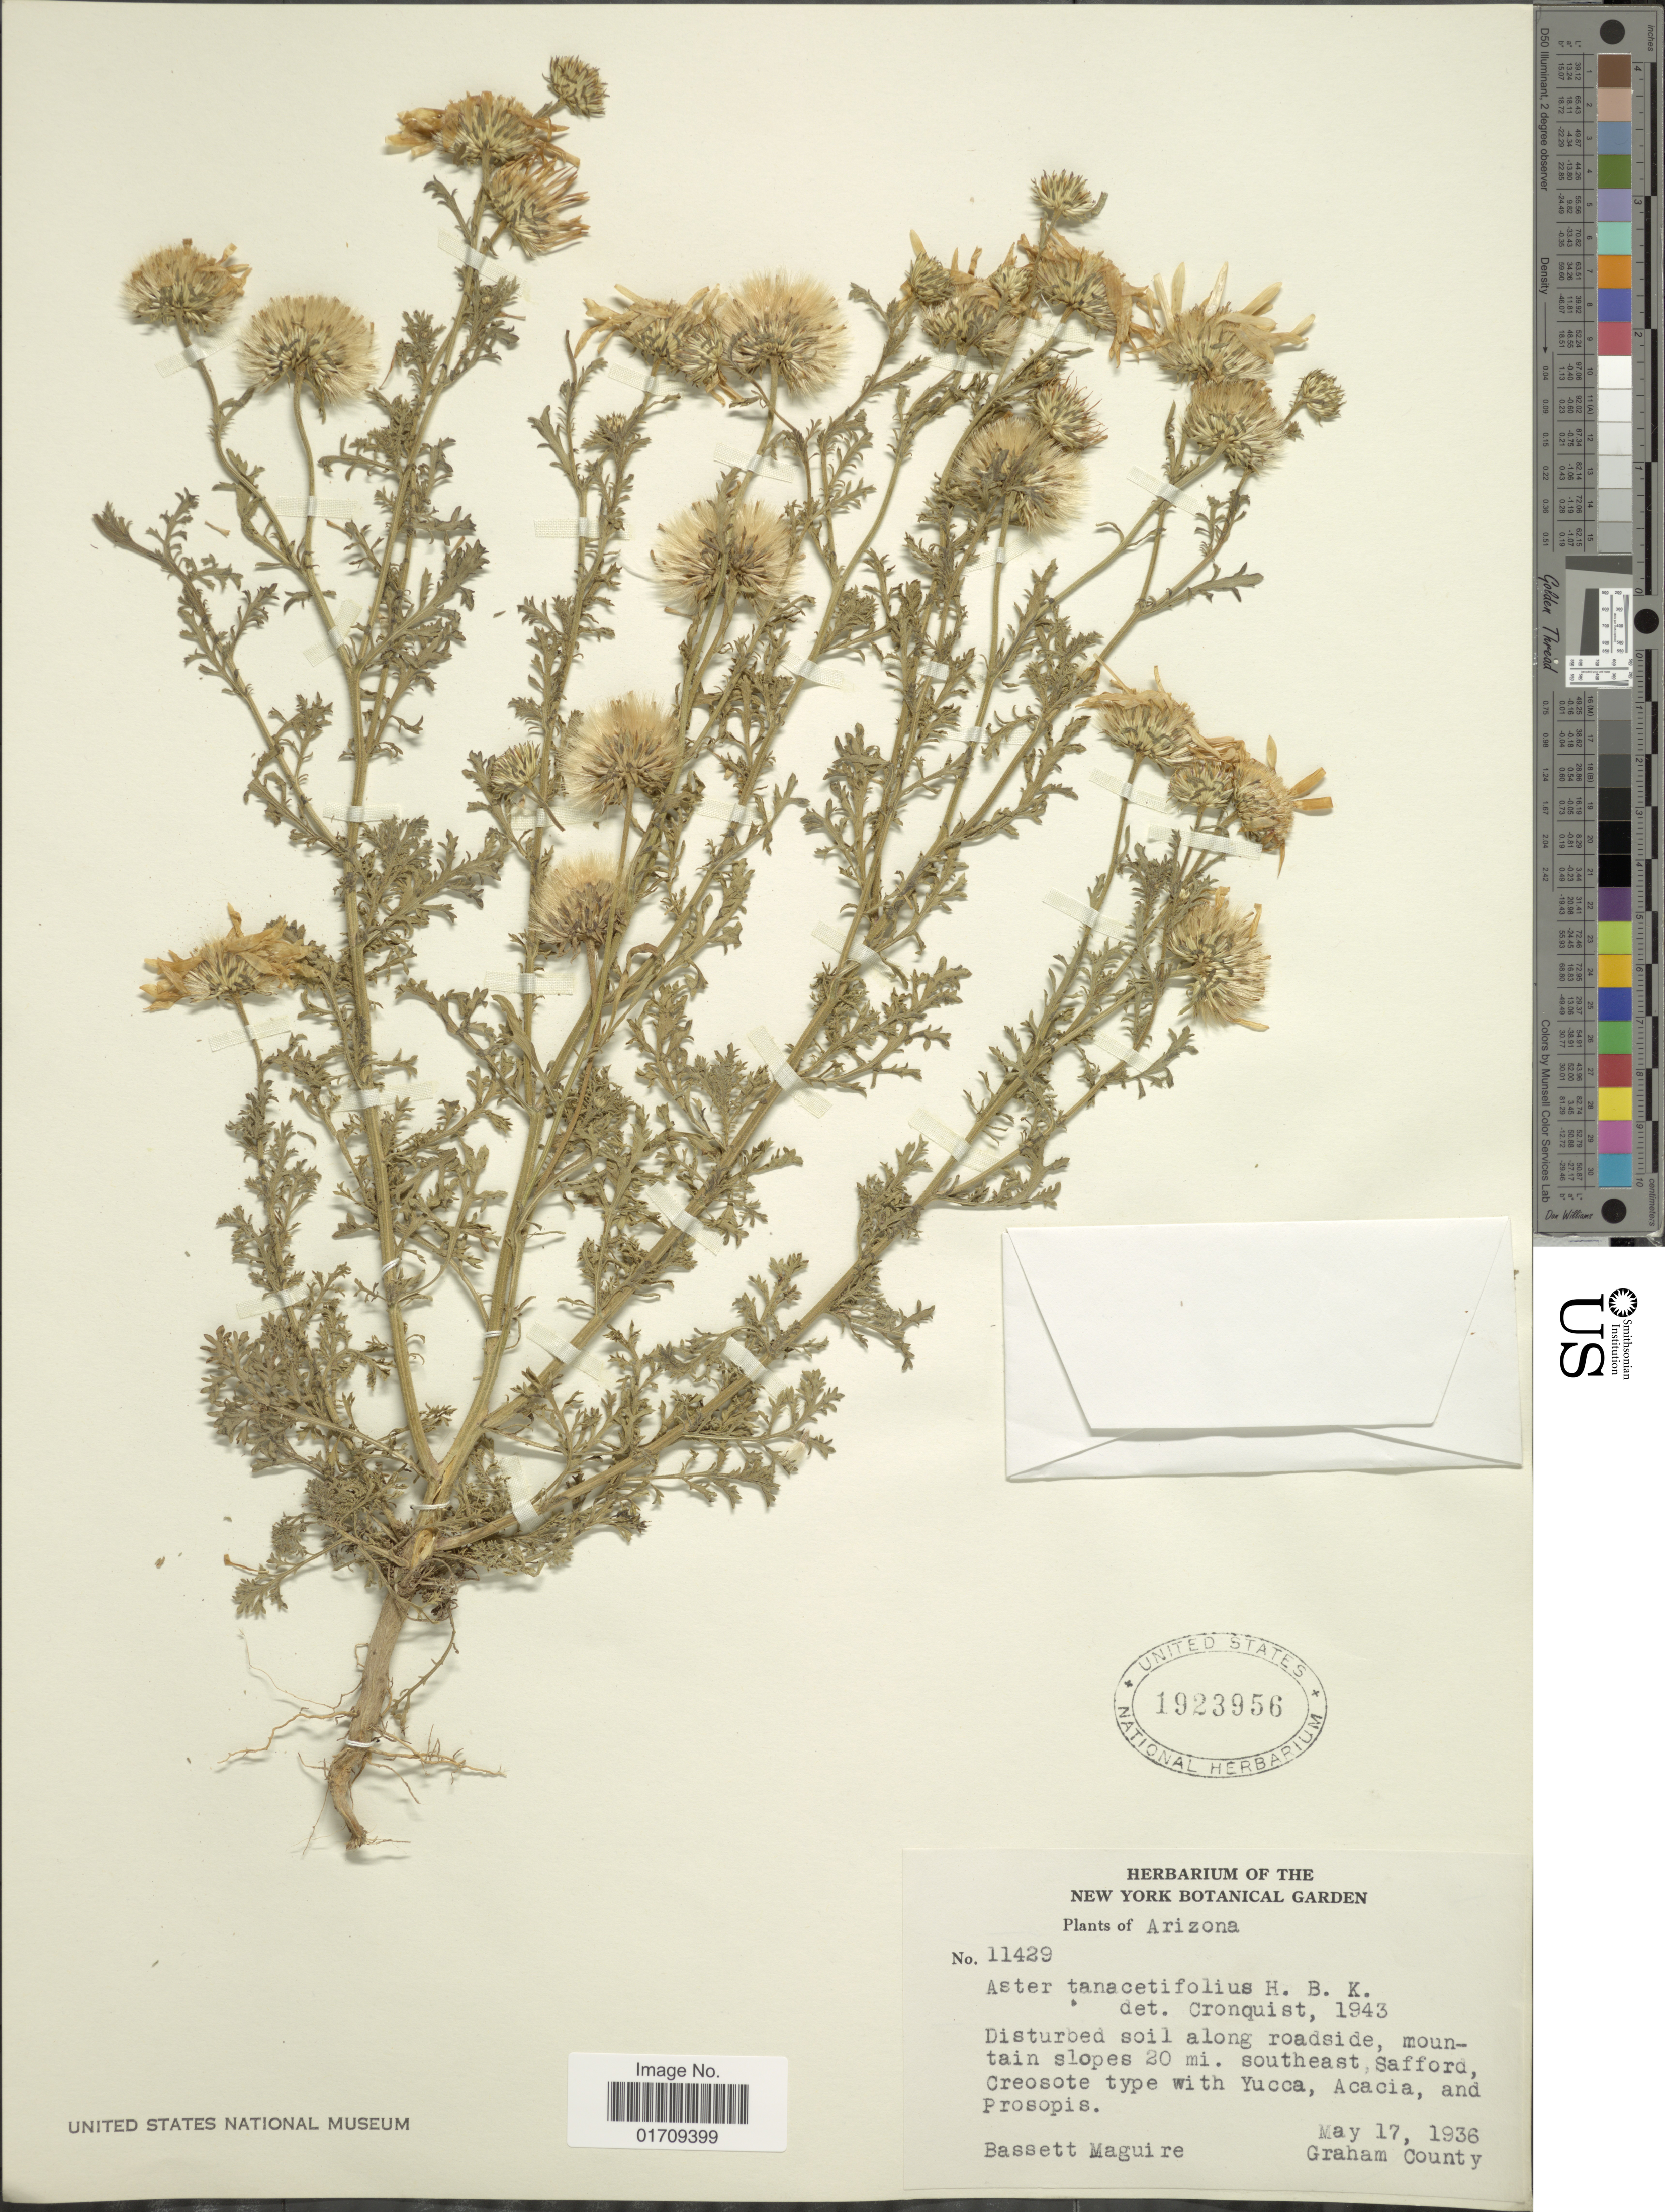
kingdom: Plantae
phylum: Tracheophyta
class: Magnoliopsida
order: Asterales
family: Asteraceae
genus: Machaeranthera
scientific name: Machaeranthera tanacetifolia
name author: (Kunth) Nees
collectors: B. Maguire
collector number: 11429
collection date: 1936-05-17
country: United States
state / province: Arizona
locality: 20 mi. southeast Safford, Graham County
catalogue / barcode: US 1923956